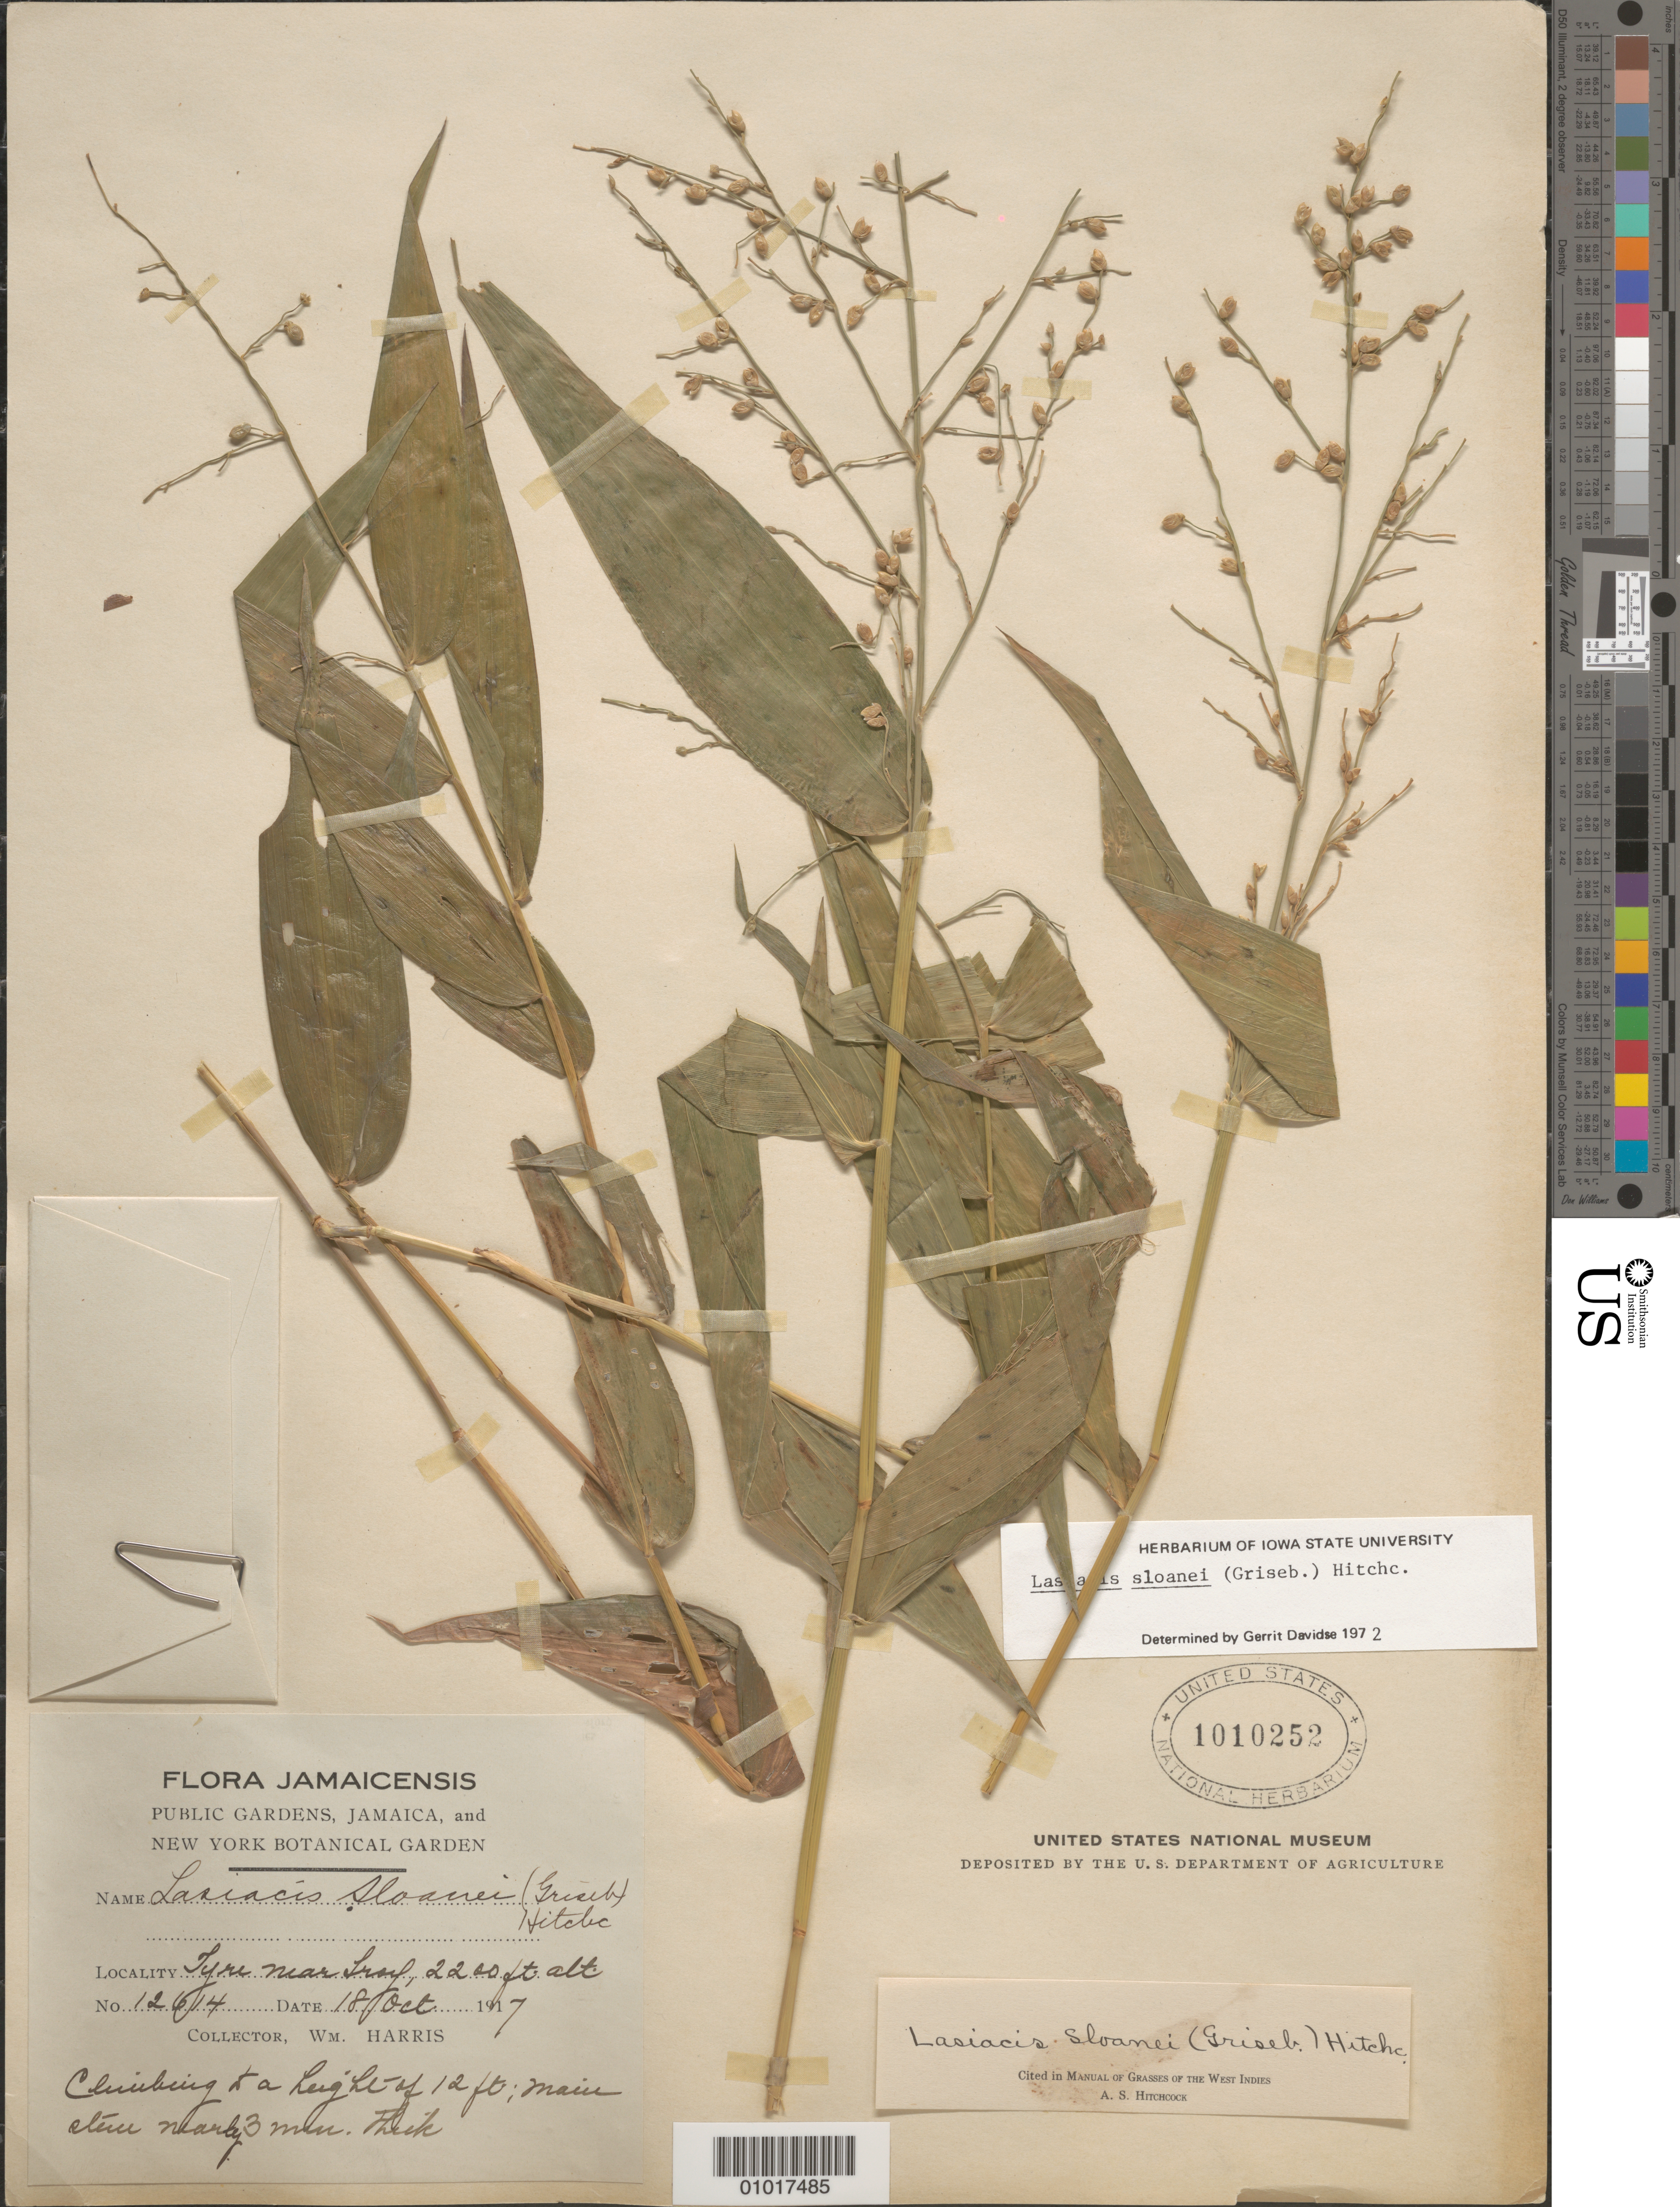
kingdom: Plantae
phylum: Tracheophyta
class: Liliopsida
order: Poales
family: Poaceae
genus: Lasiacis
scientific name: Lasiacis sloanei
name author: (Griseb.) Hitchc.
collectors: W. H. Harris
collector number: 12614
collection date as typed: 18 Oct 1917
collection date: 1917-10-18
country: Jamaica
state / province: Trelawny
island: Jamaica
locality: Tyre near Troy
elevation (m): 2200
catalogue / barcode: US 1010252